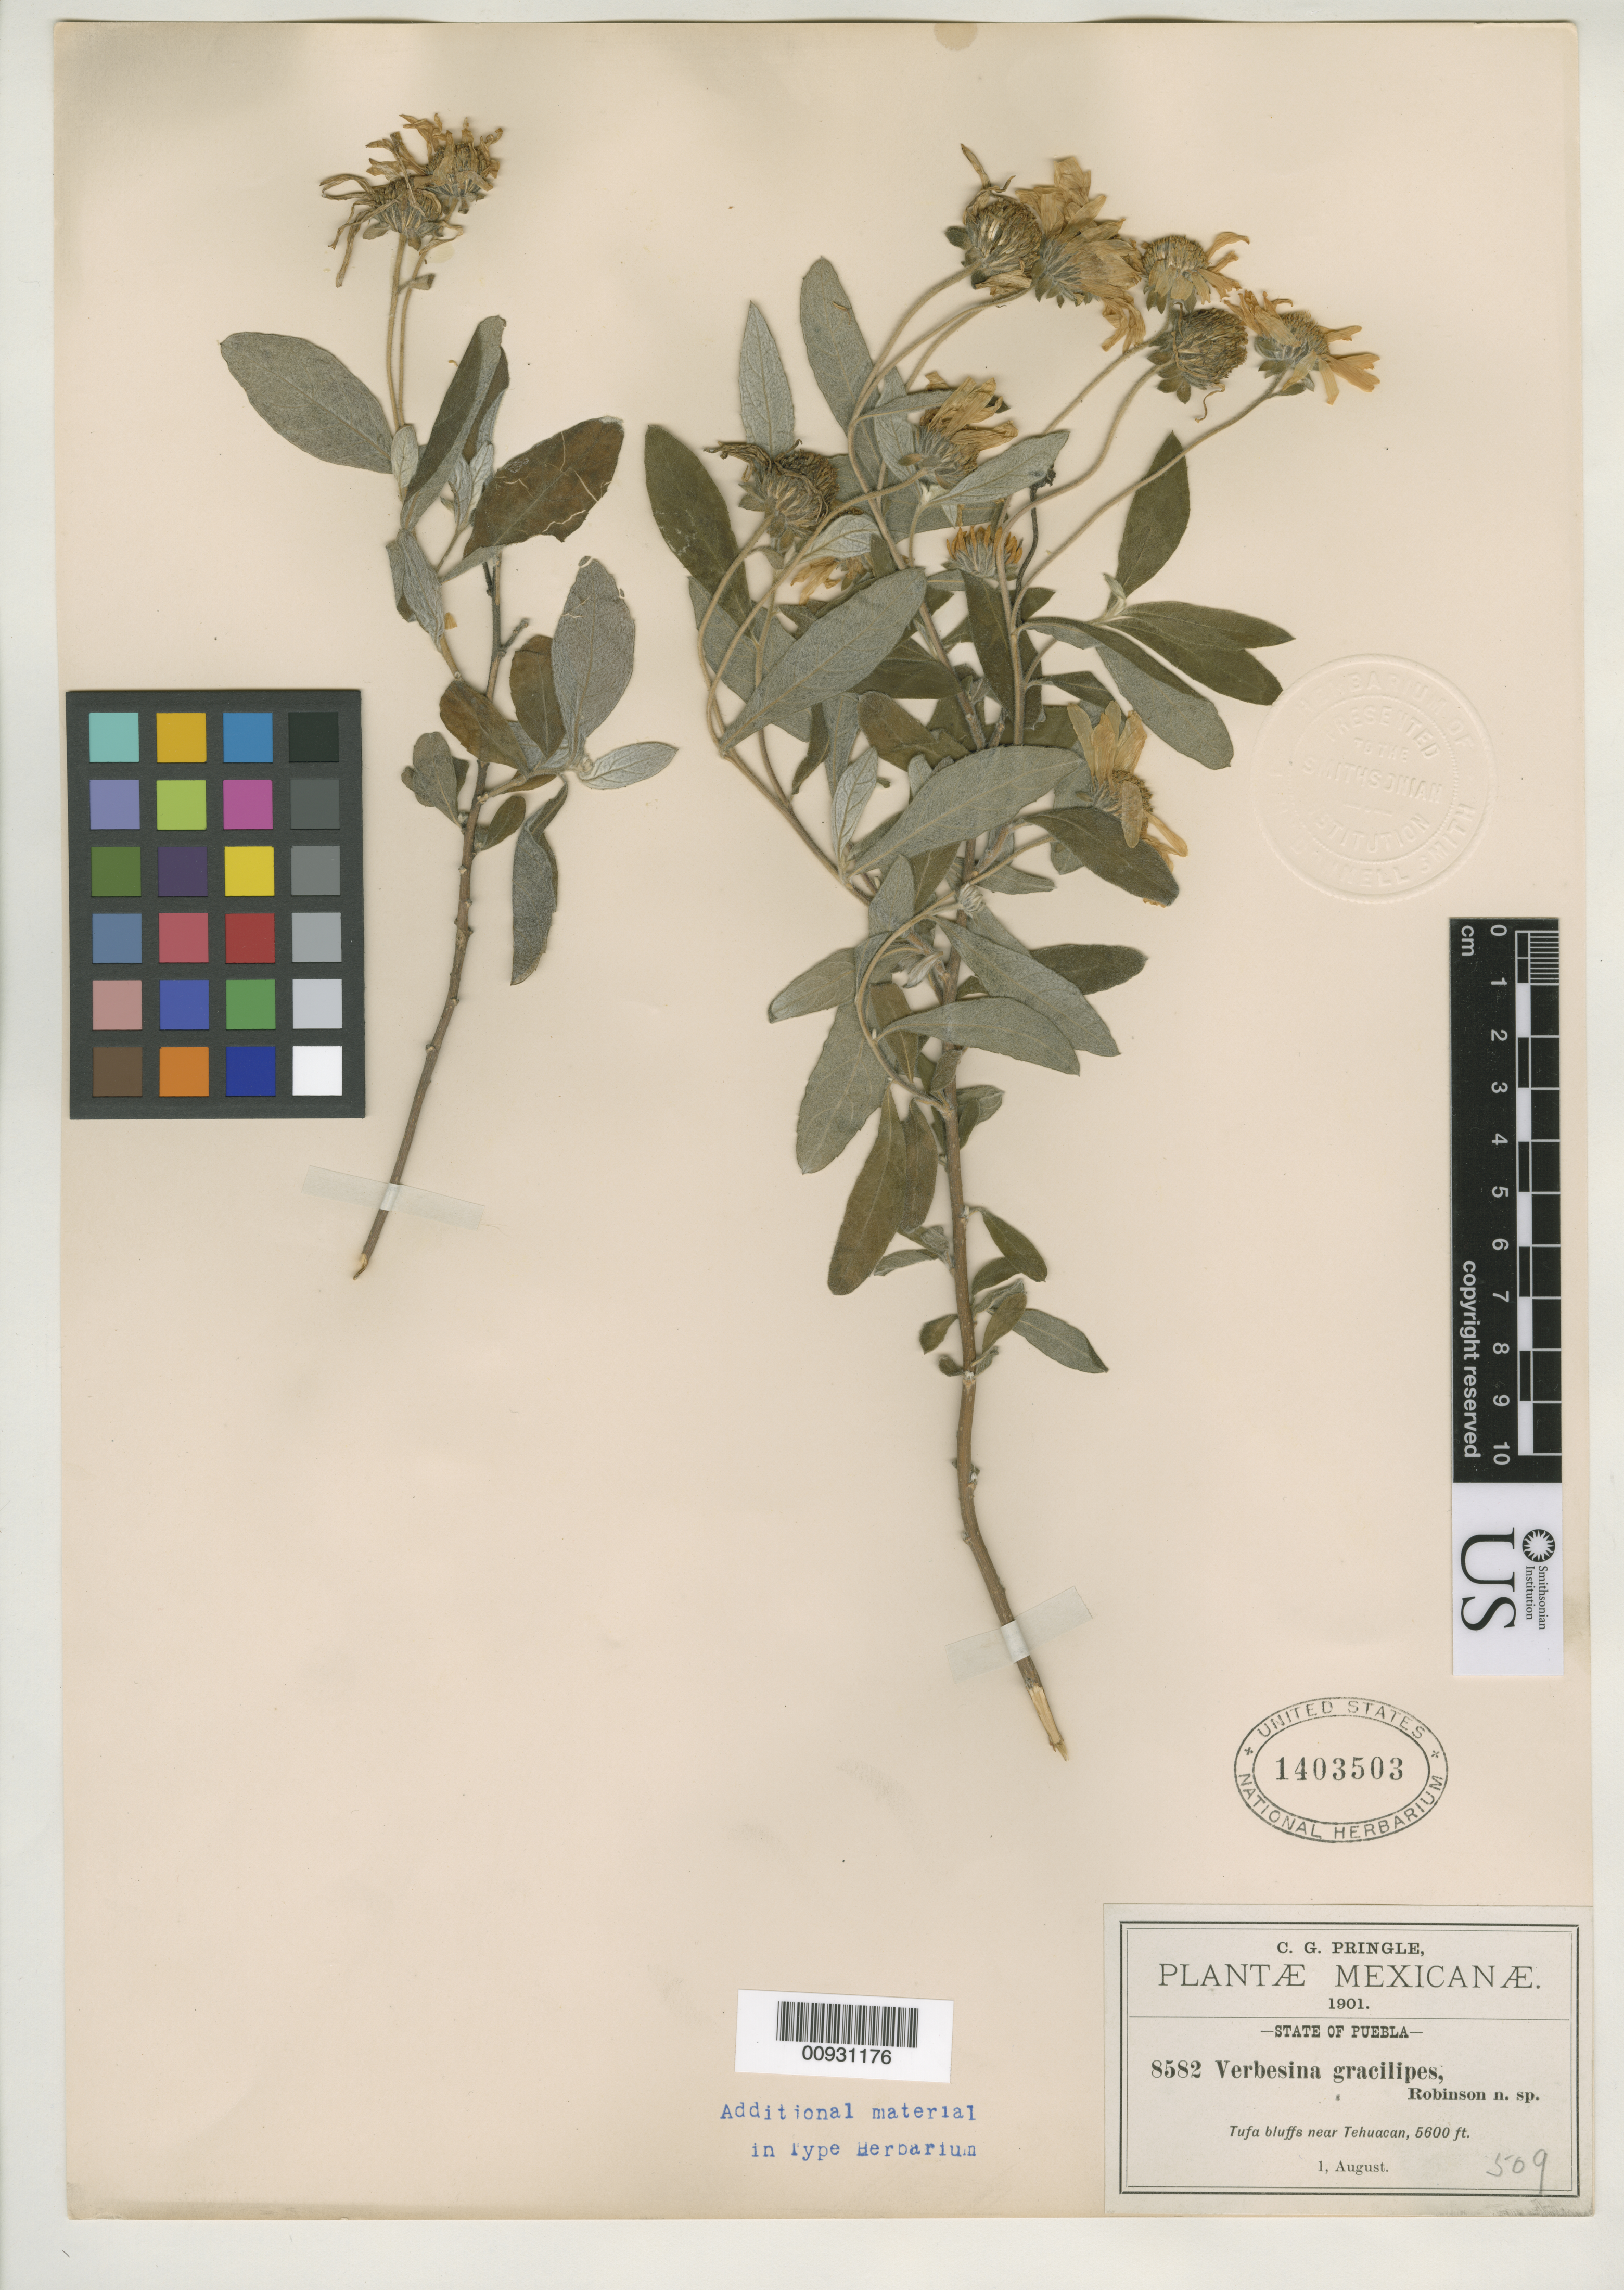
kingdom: Plantae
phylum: Tracheophyta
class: Magnoliopsida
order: Asterales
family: Asteraceae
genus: Verbesina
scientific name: Verbesina gracilipes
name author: B.L. Rob.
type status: Isotype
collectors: C. G. Pringle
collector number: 8582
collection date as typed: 01 Aug 1901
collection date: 1901-08-01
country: Mexico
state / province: Puebla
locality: Tehuacán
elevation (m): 1707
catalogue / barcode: US 1403503